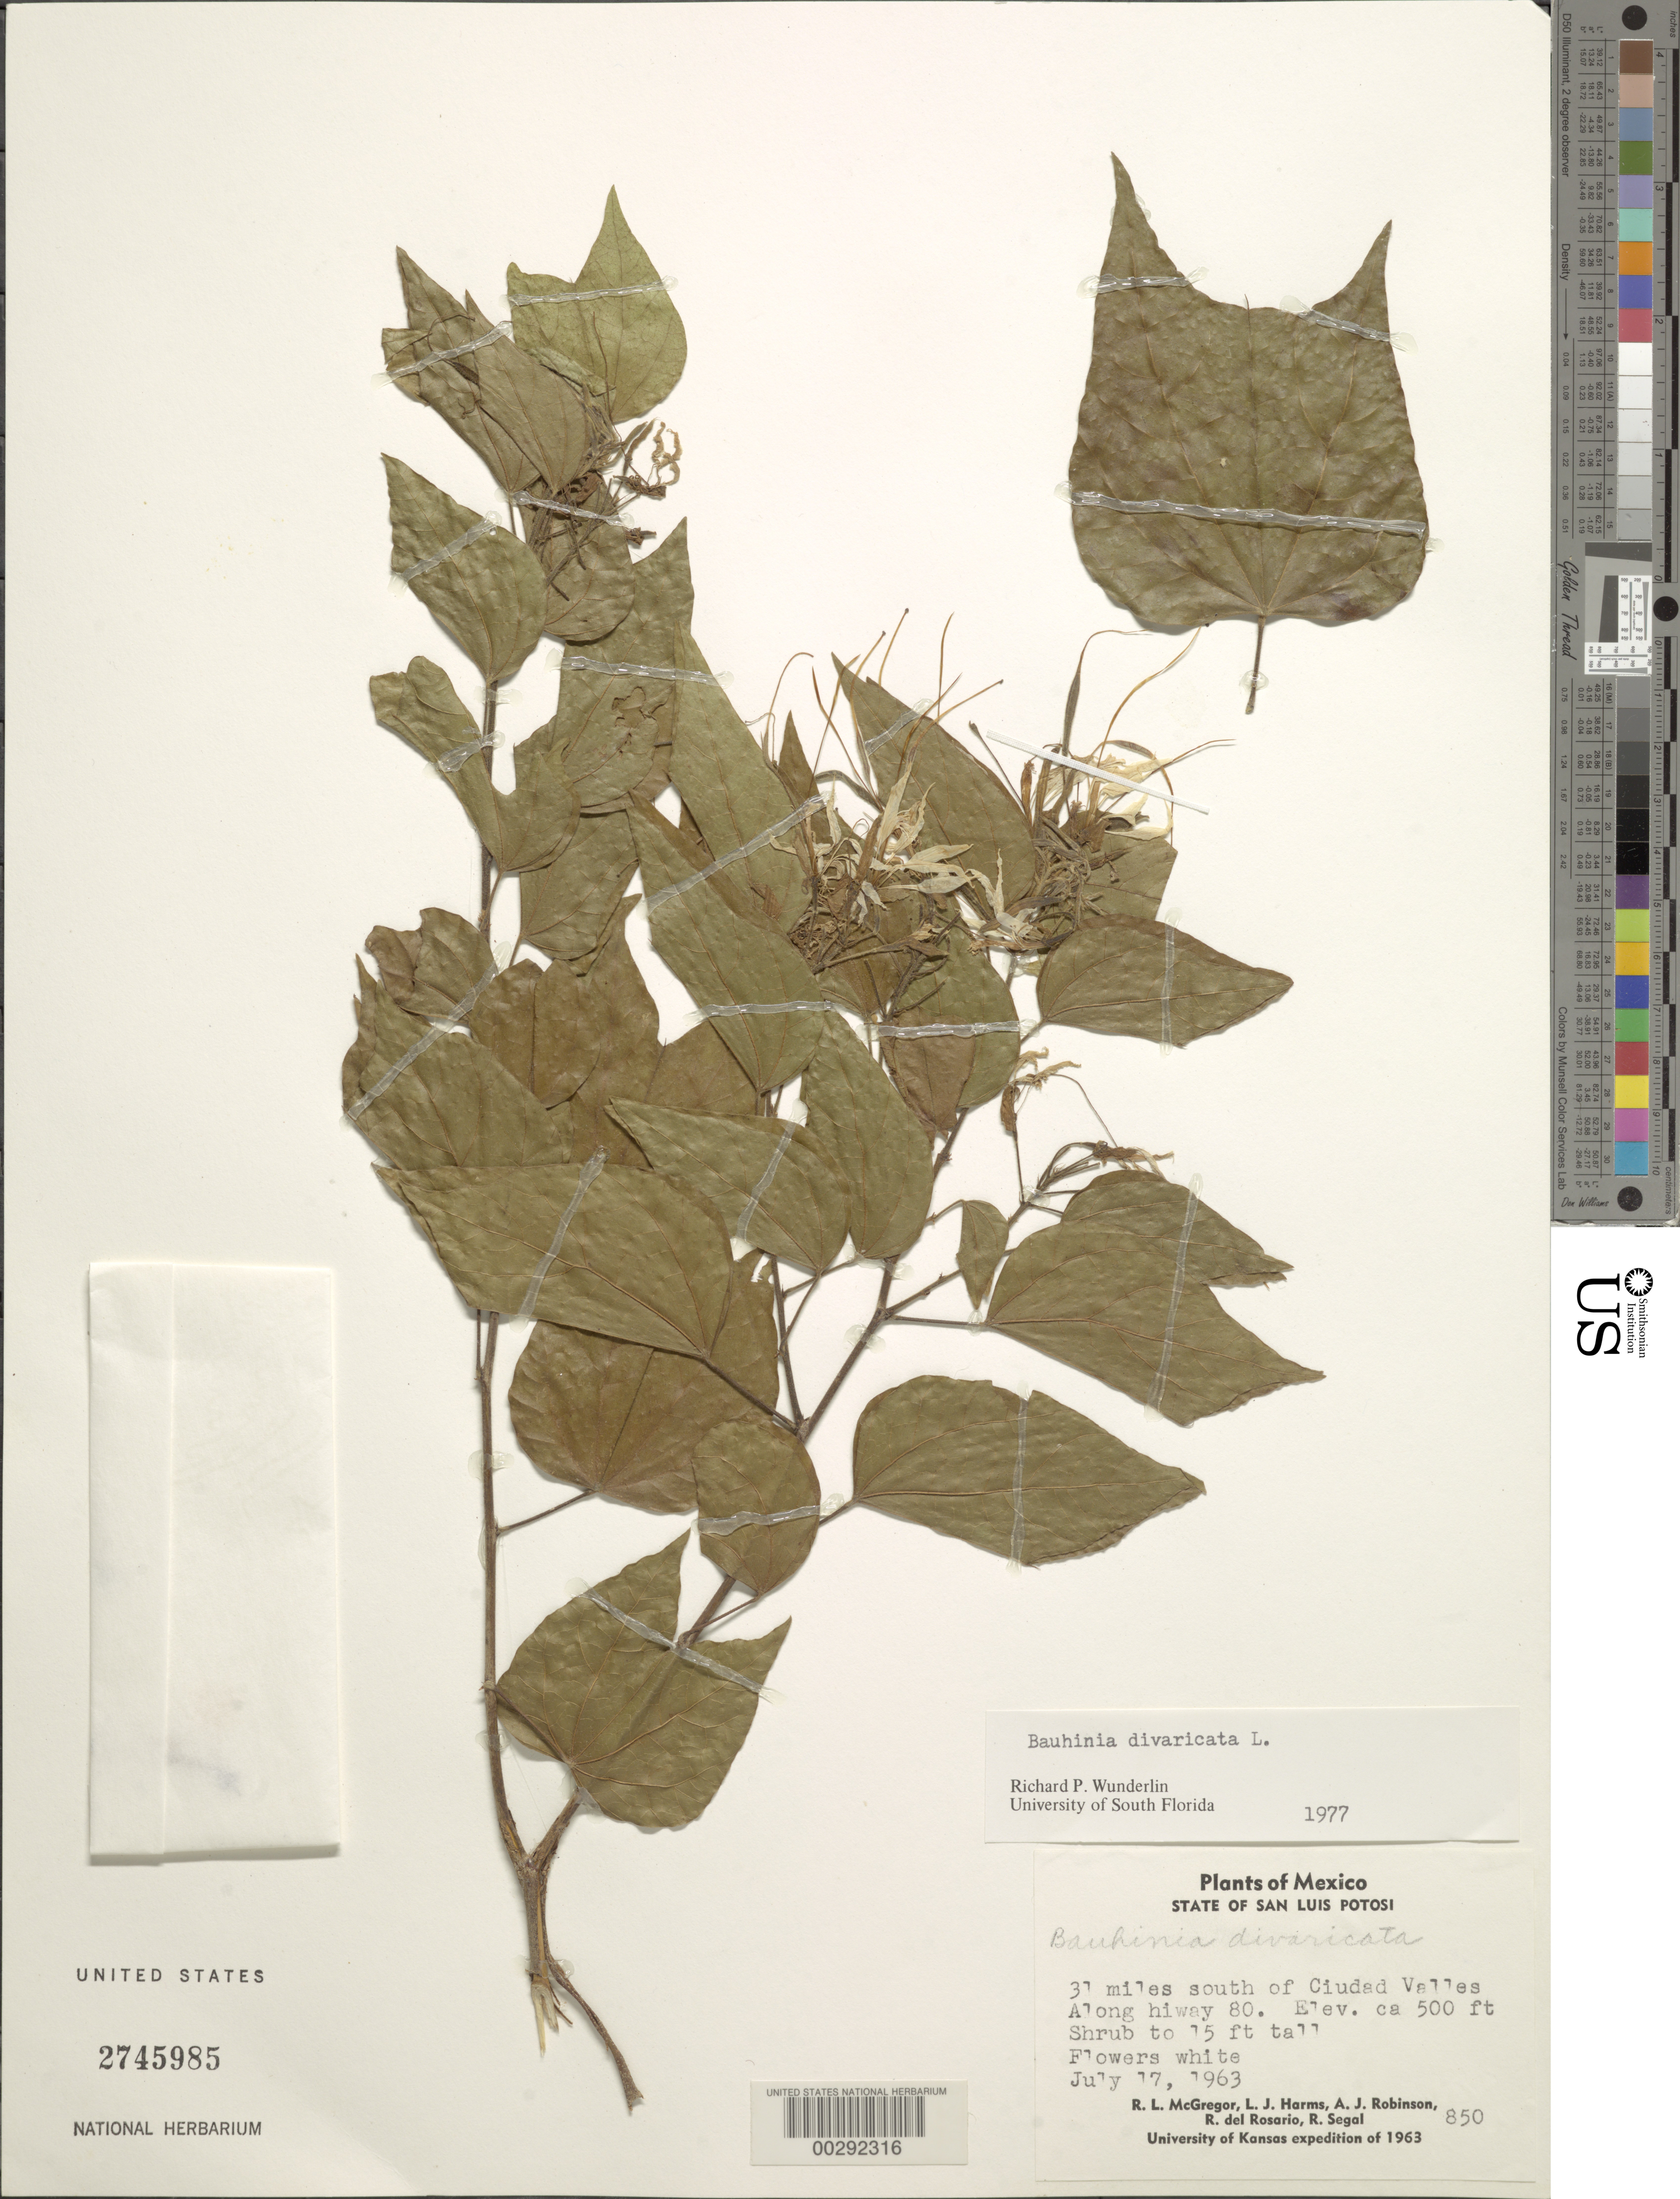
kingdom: Plantae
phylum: Tracheophyta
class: Magnoliopsida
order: Fabales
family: Fabaceae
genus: Bauhinia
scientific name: Bauhinia divaricata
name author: L.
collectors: R. L. McGregor, L. Harms, A. J. Robinson, R. del Rosario & R. Segal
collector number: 850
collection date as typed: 17 Jul 1963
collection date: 1963-07-17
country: Mexico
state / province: San Luis Potosí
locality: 31 mi S of Ciudad Valles along hwy 80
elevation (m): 152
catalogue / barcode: US 2745985